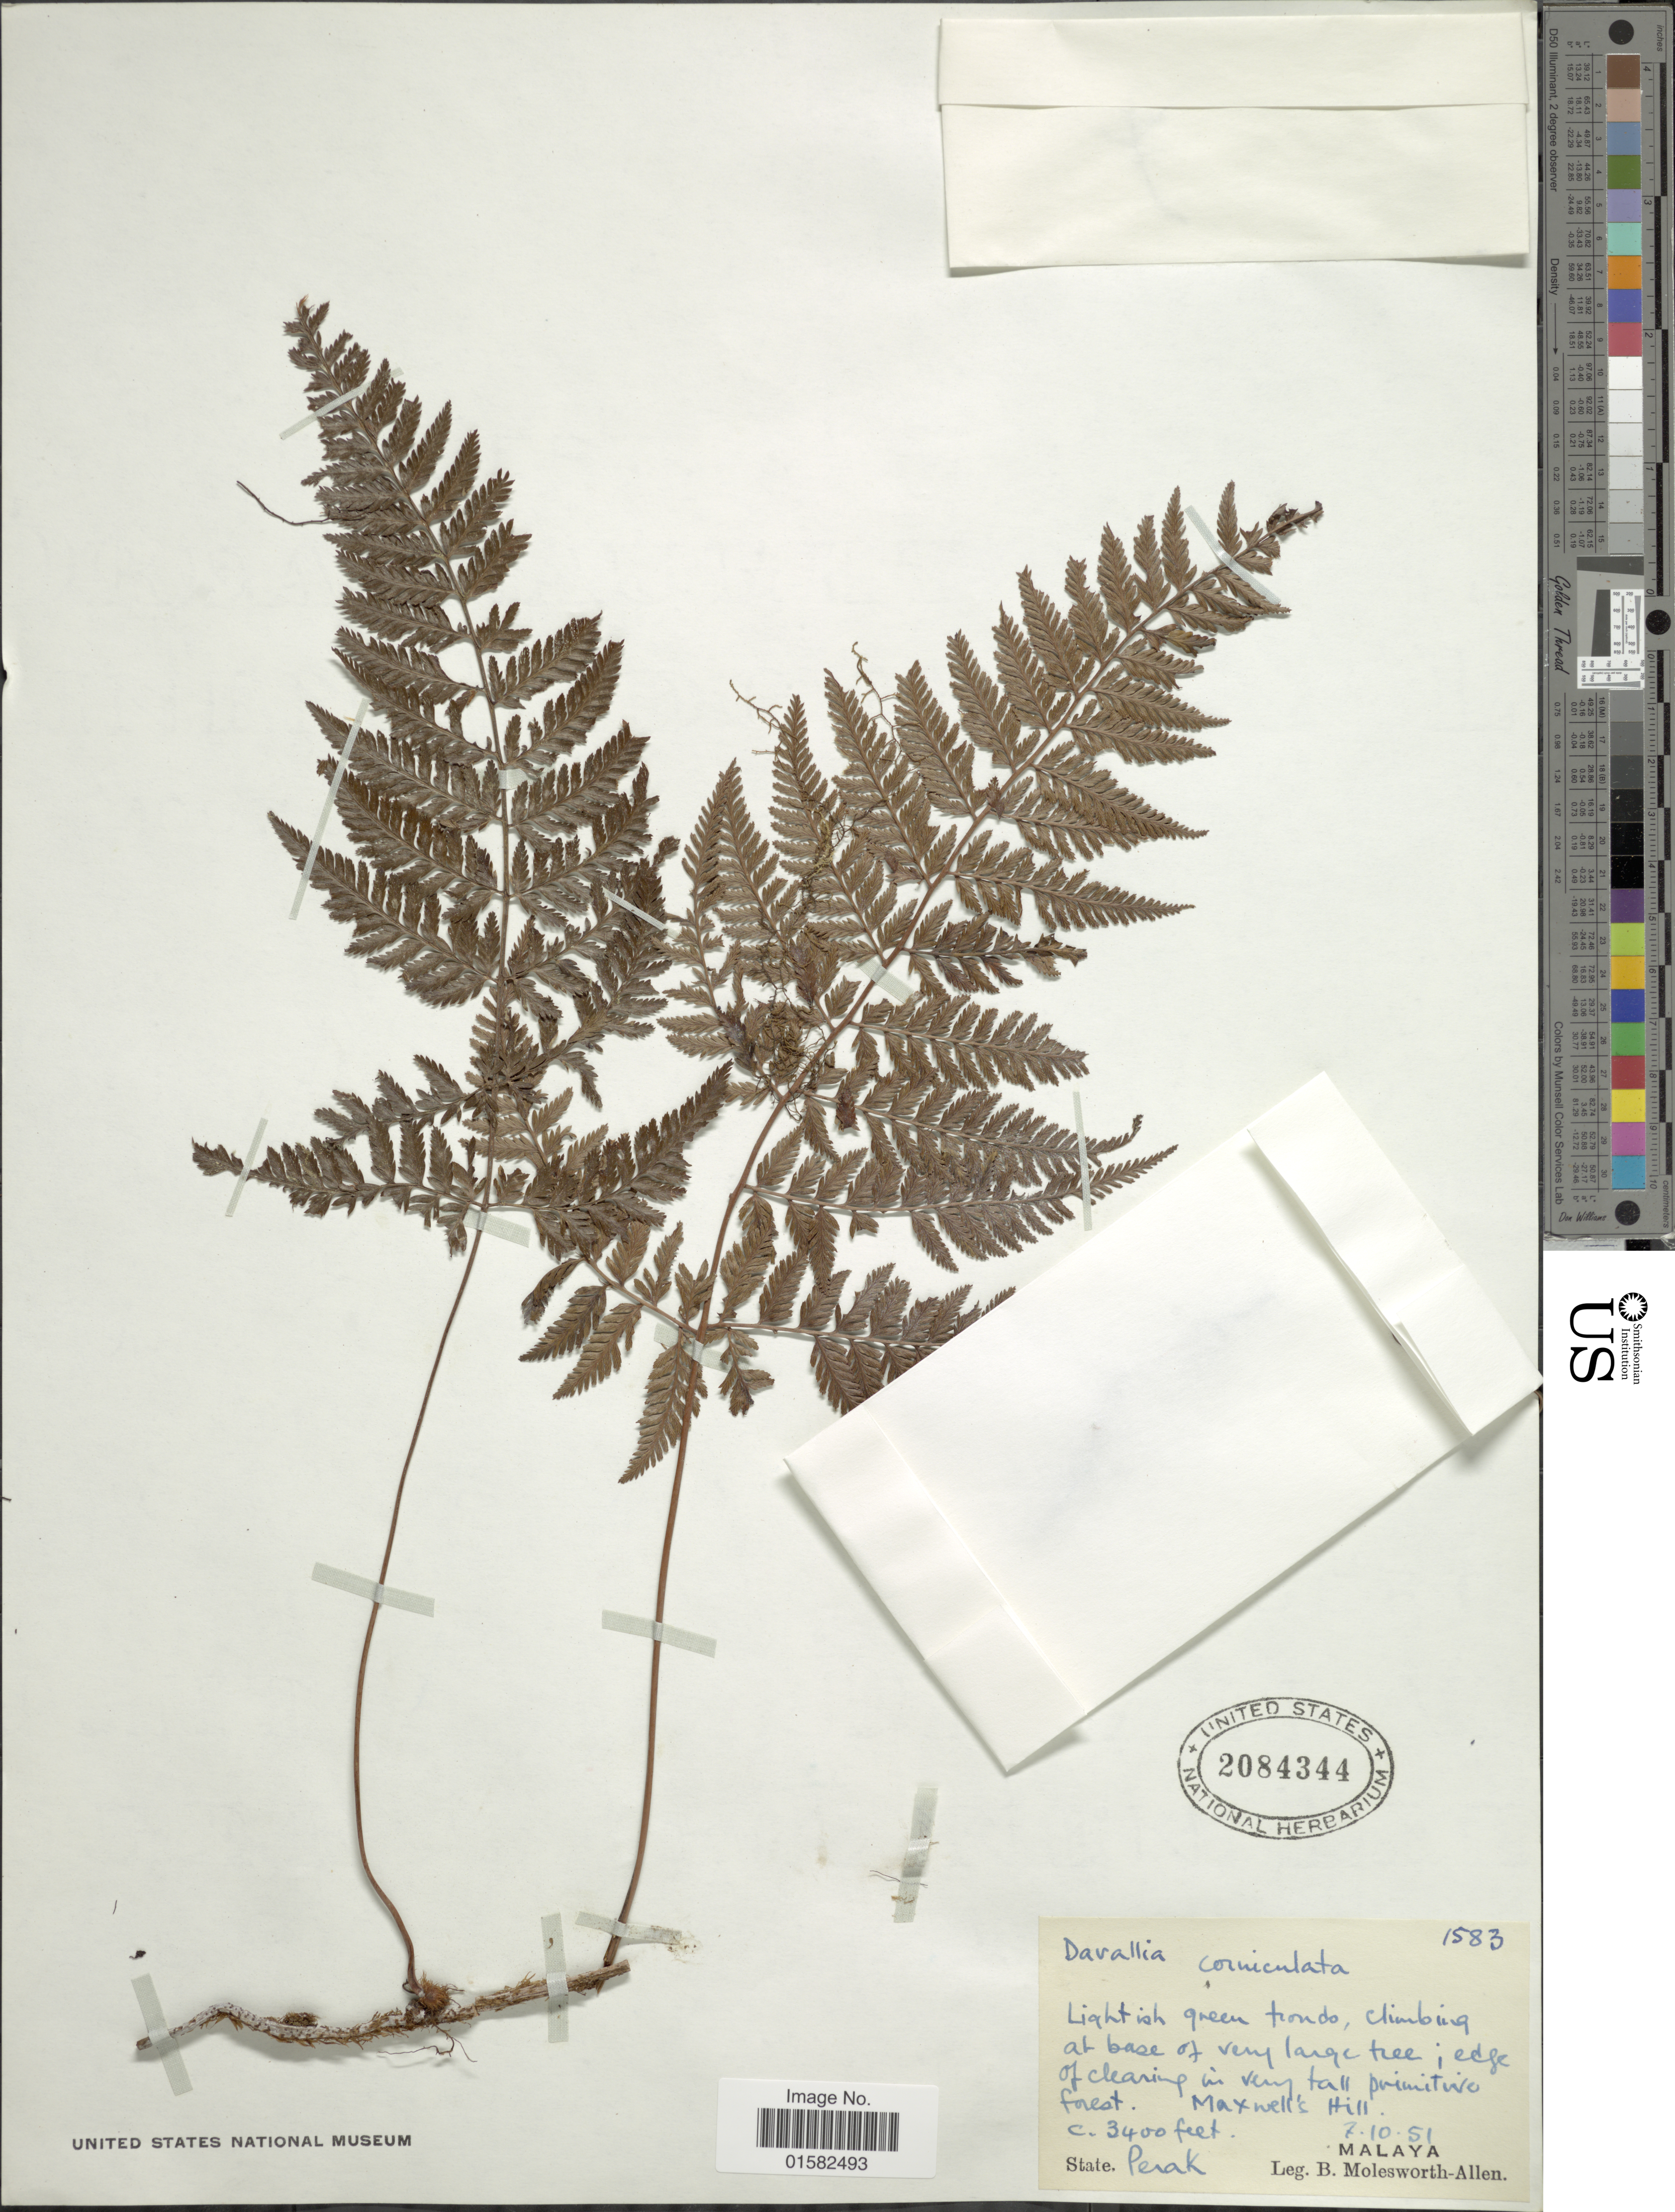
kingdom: Plantae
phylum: Tracheophyta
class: Polypodiopsida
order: Polypodiales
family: Davalliaceae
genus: Humata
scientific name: Humata corniculata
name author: (T. Moore) M. Kato & Tsutsumi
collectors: B. E. G. Molesworth-Allen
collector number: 1583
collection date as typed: Transcribed d/m/y: 7/10/51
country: Malaysia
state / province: Perak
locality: Edge of clearing in very tall primitive forest, Maxwell's Hill, Malaya.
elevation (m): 1036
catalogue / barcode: US 2084344